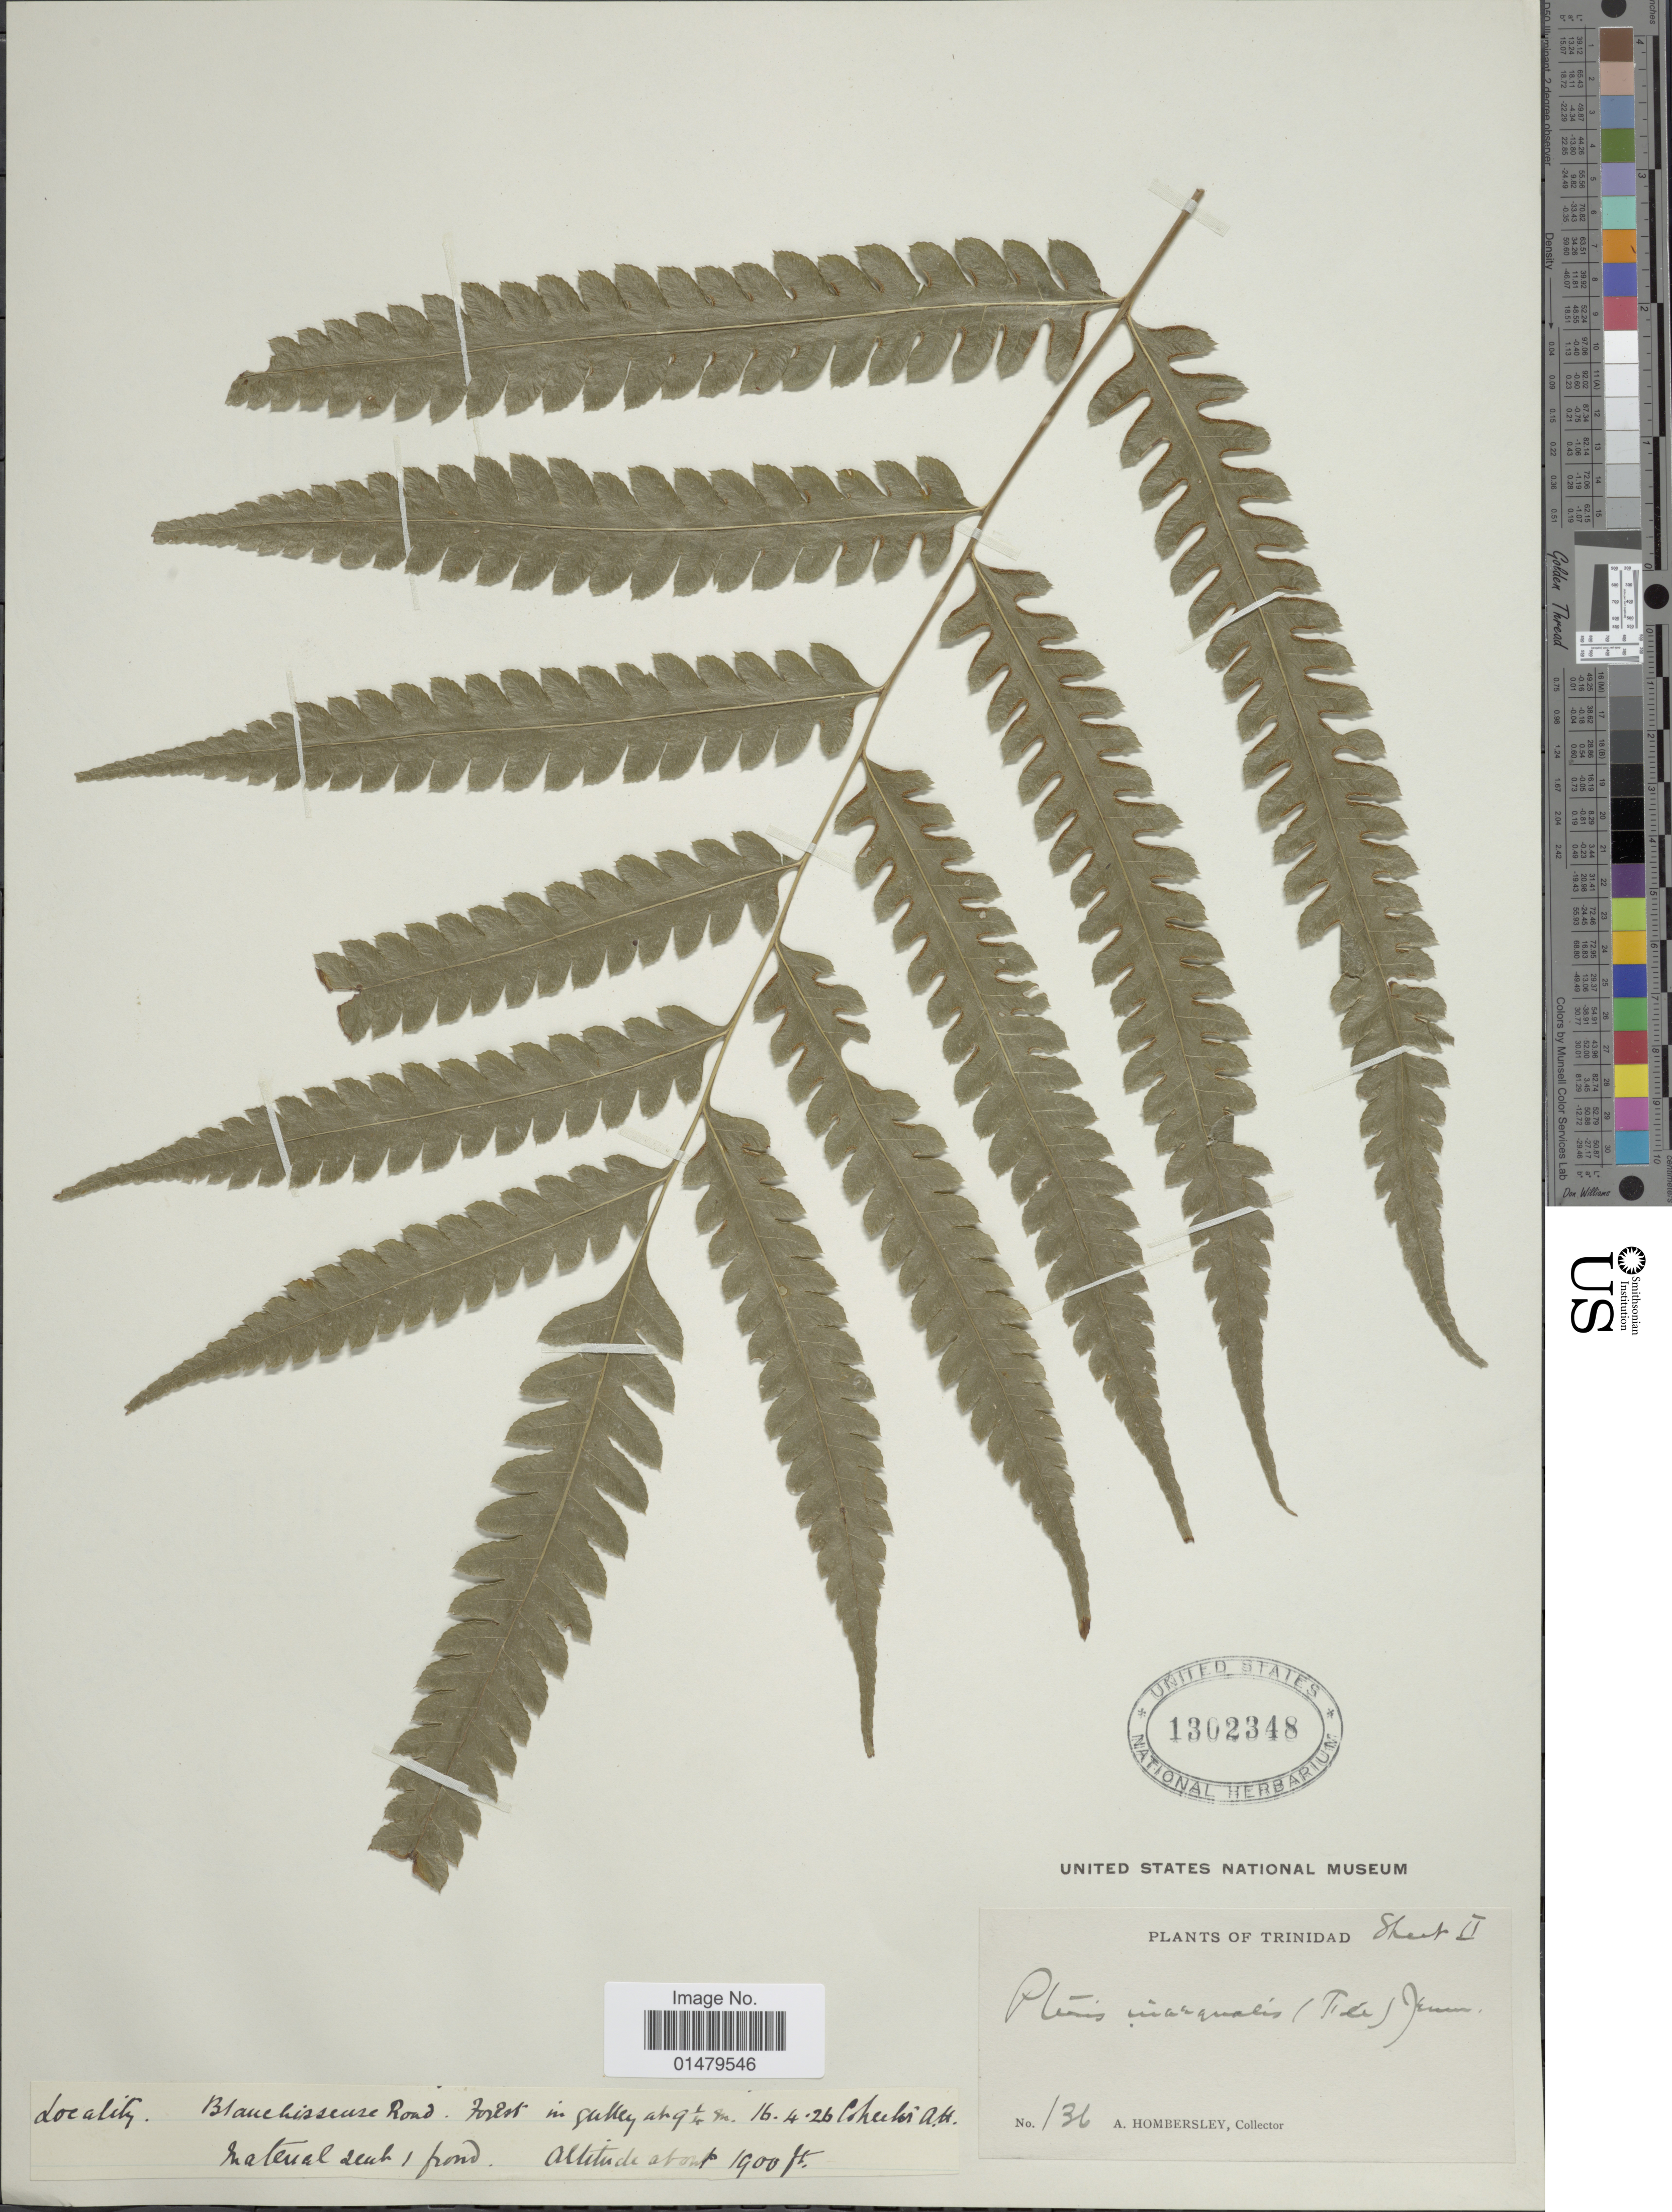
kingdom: Plantae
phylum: Tracheophyta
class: Polypodiopsida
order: Polypodiales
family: Pteridaceae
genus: Pteris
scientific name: Pteris inaequalis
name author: (Fée) Jenman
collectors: A. Hombersley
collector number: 136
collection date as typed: Transcribed d/m/y: 16/4/26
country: Trinidad and Tobago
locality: Trinidad.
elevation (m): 579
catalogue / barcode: US 1302348